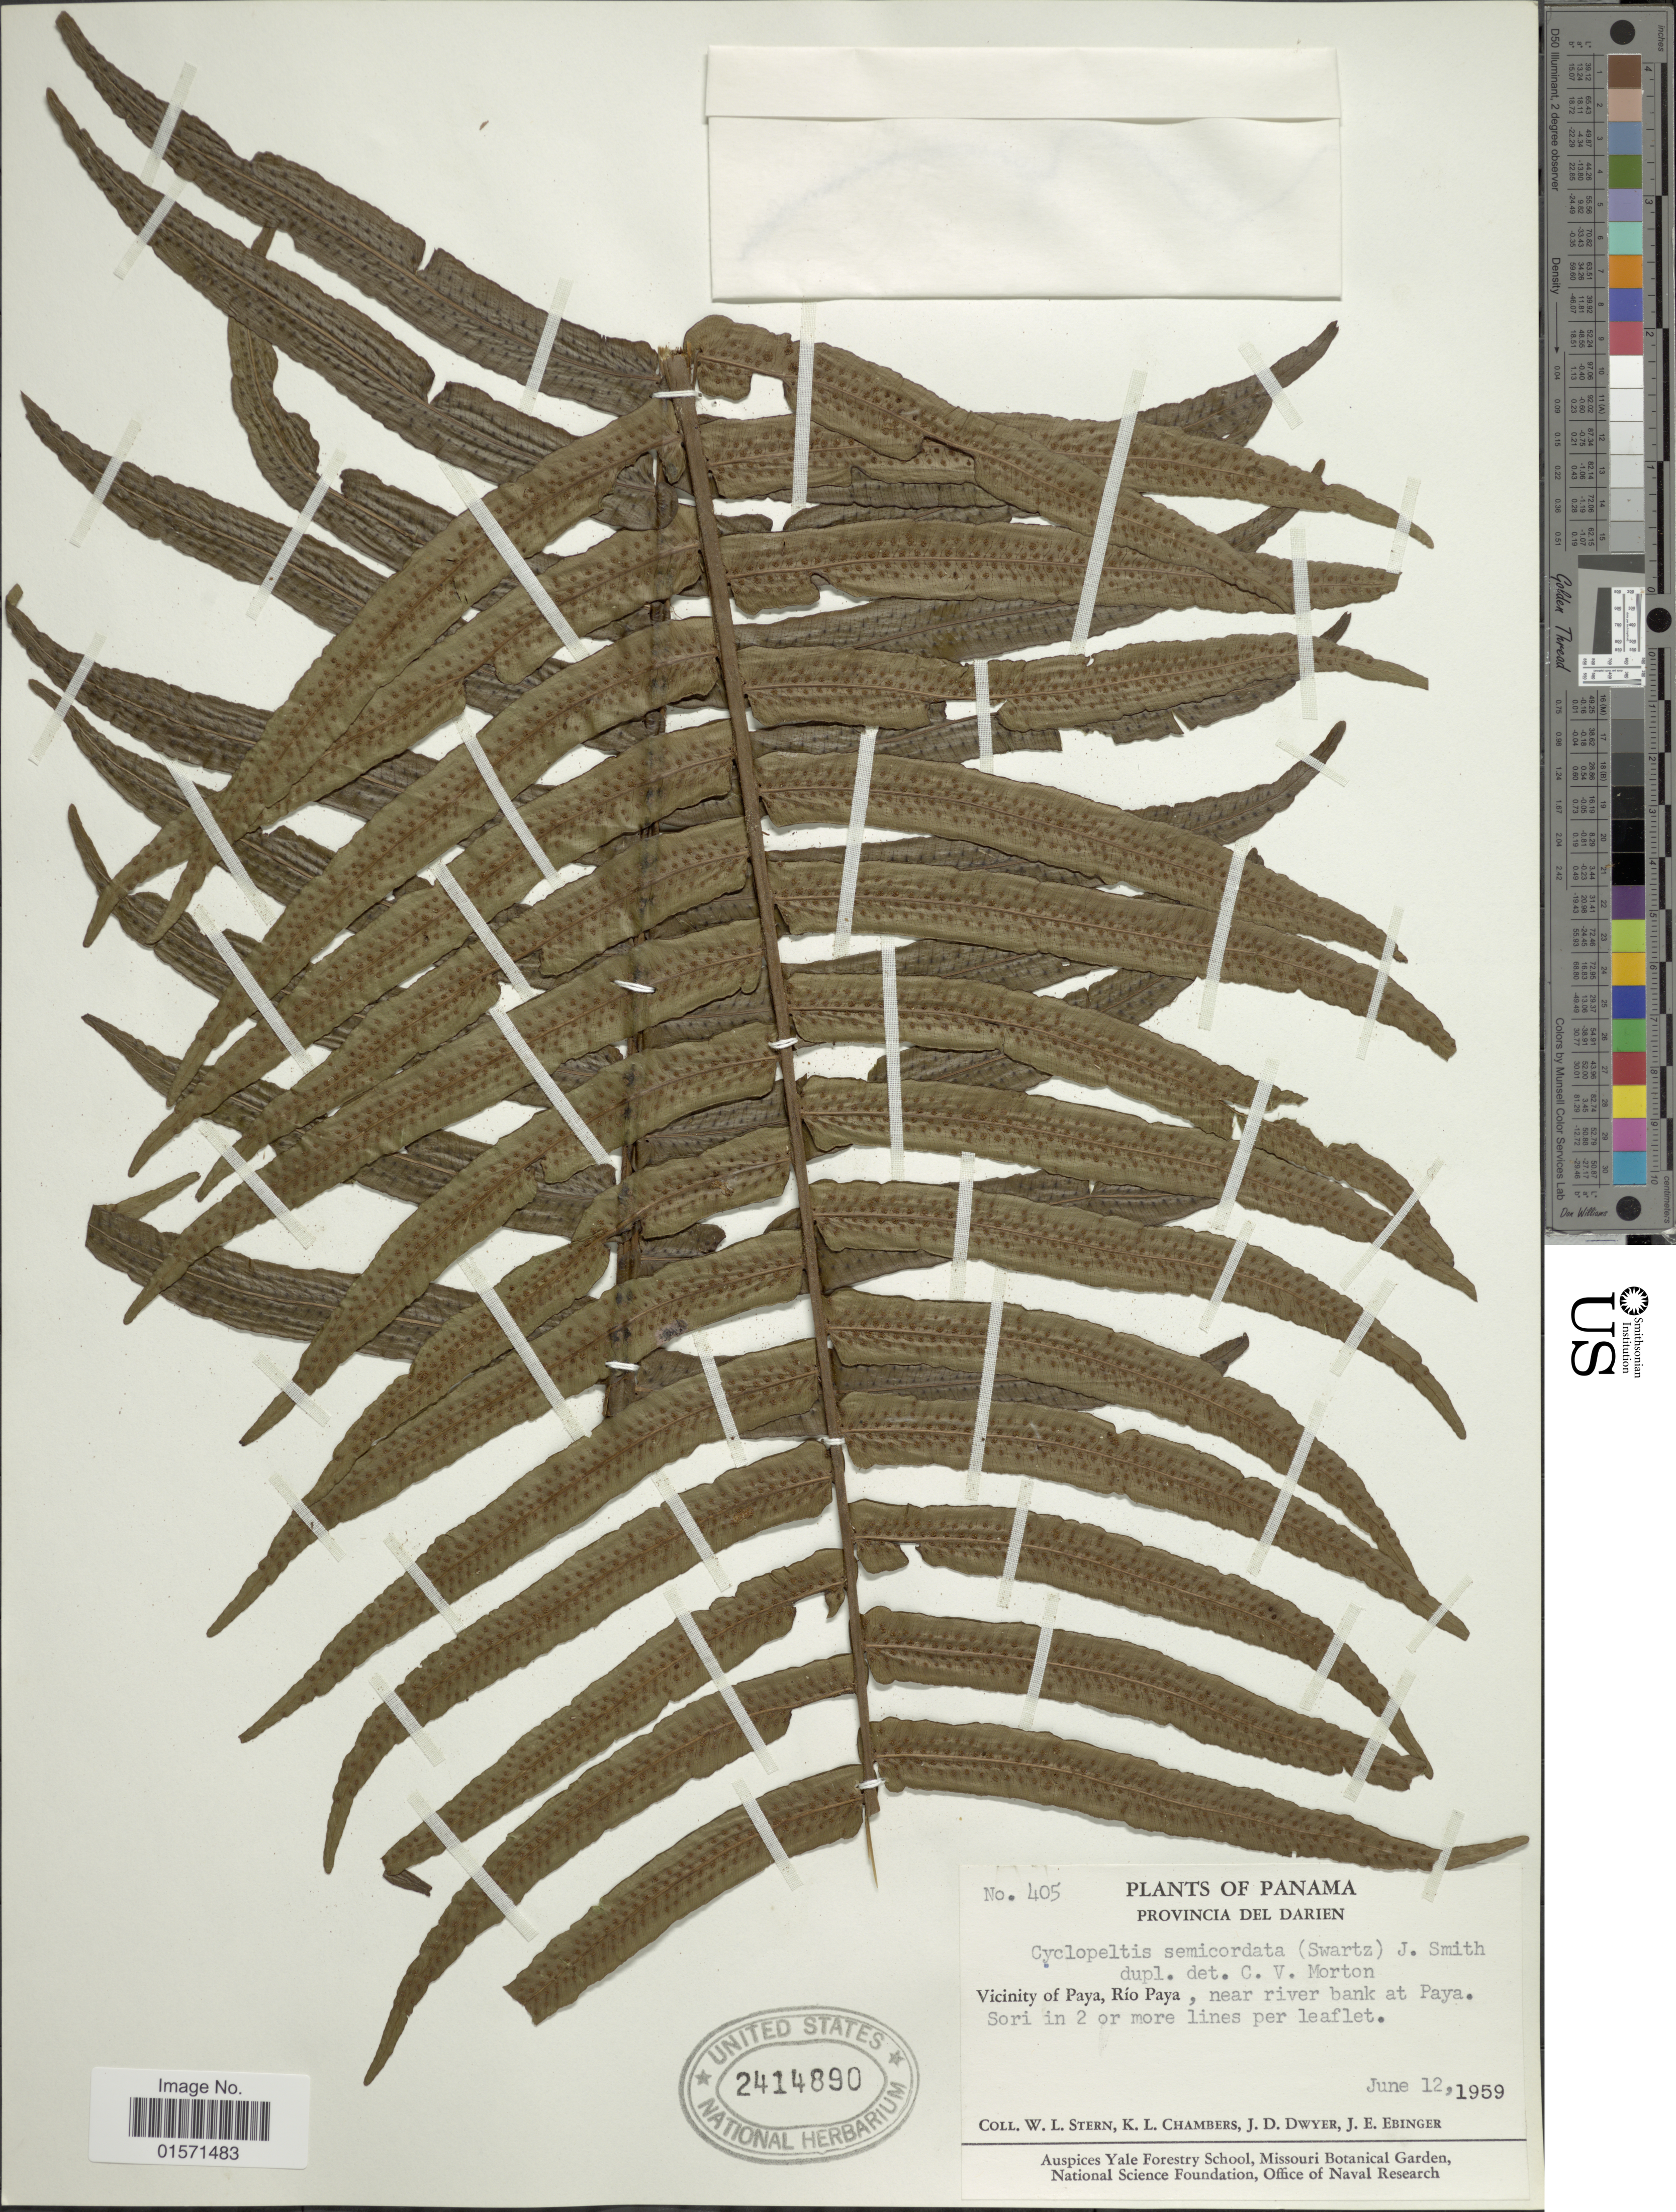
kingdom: Plantae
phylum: Tracheophyta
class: Polypodiopsida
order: Polypodiales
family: Lomariopsidaceae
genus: Cyclopeltis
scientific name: Cyclopeltis semicordata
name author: (Sw.) J. Sm.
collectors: W. L. Stern, K. Chambers, J. D. Dwyer & J. Ebinger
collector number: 405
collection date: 1959-06-12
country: Panama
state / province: Darién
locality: Provincia del Darien. Vicinity of Paya, Rio Paya, near river bank at paya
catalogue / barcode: US 2414890